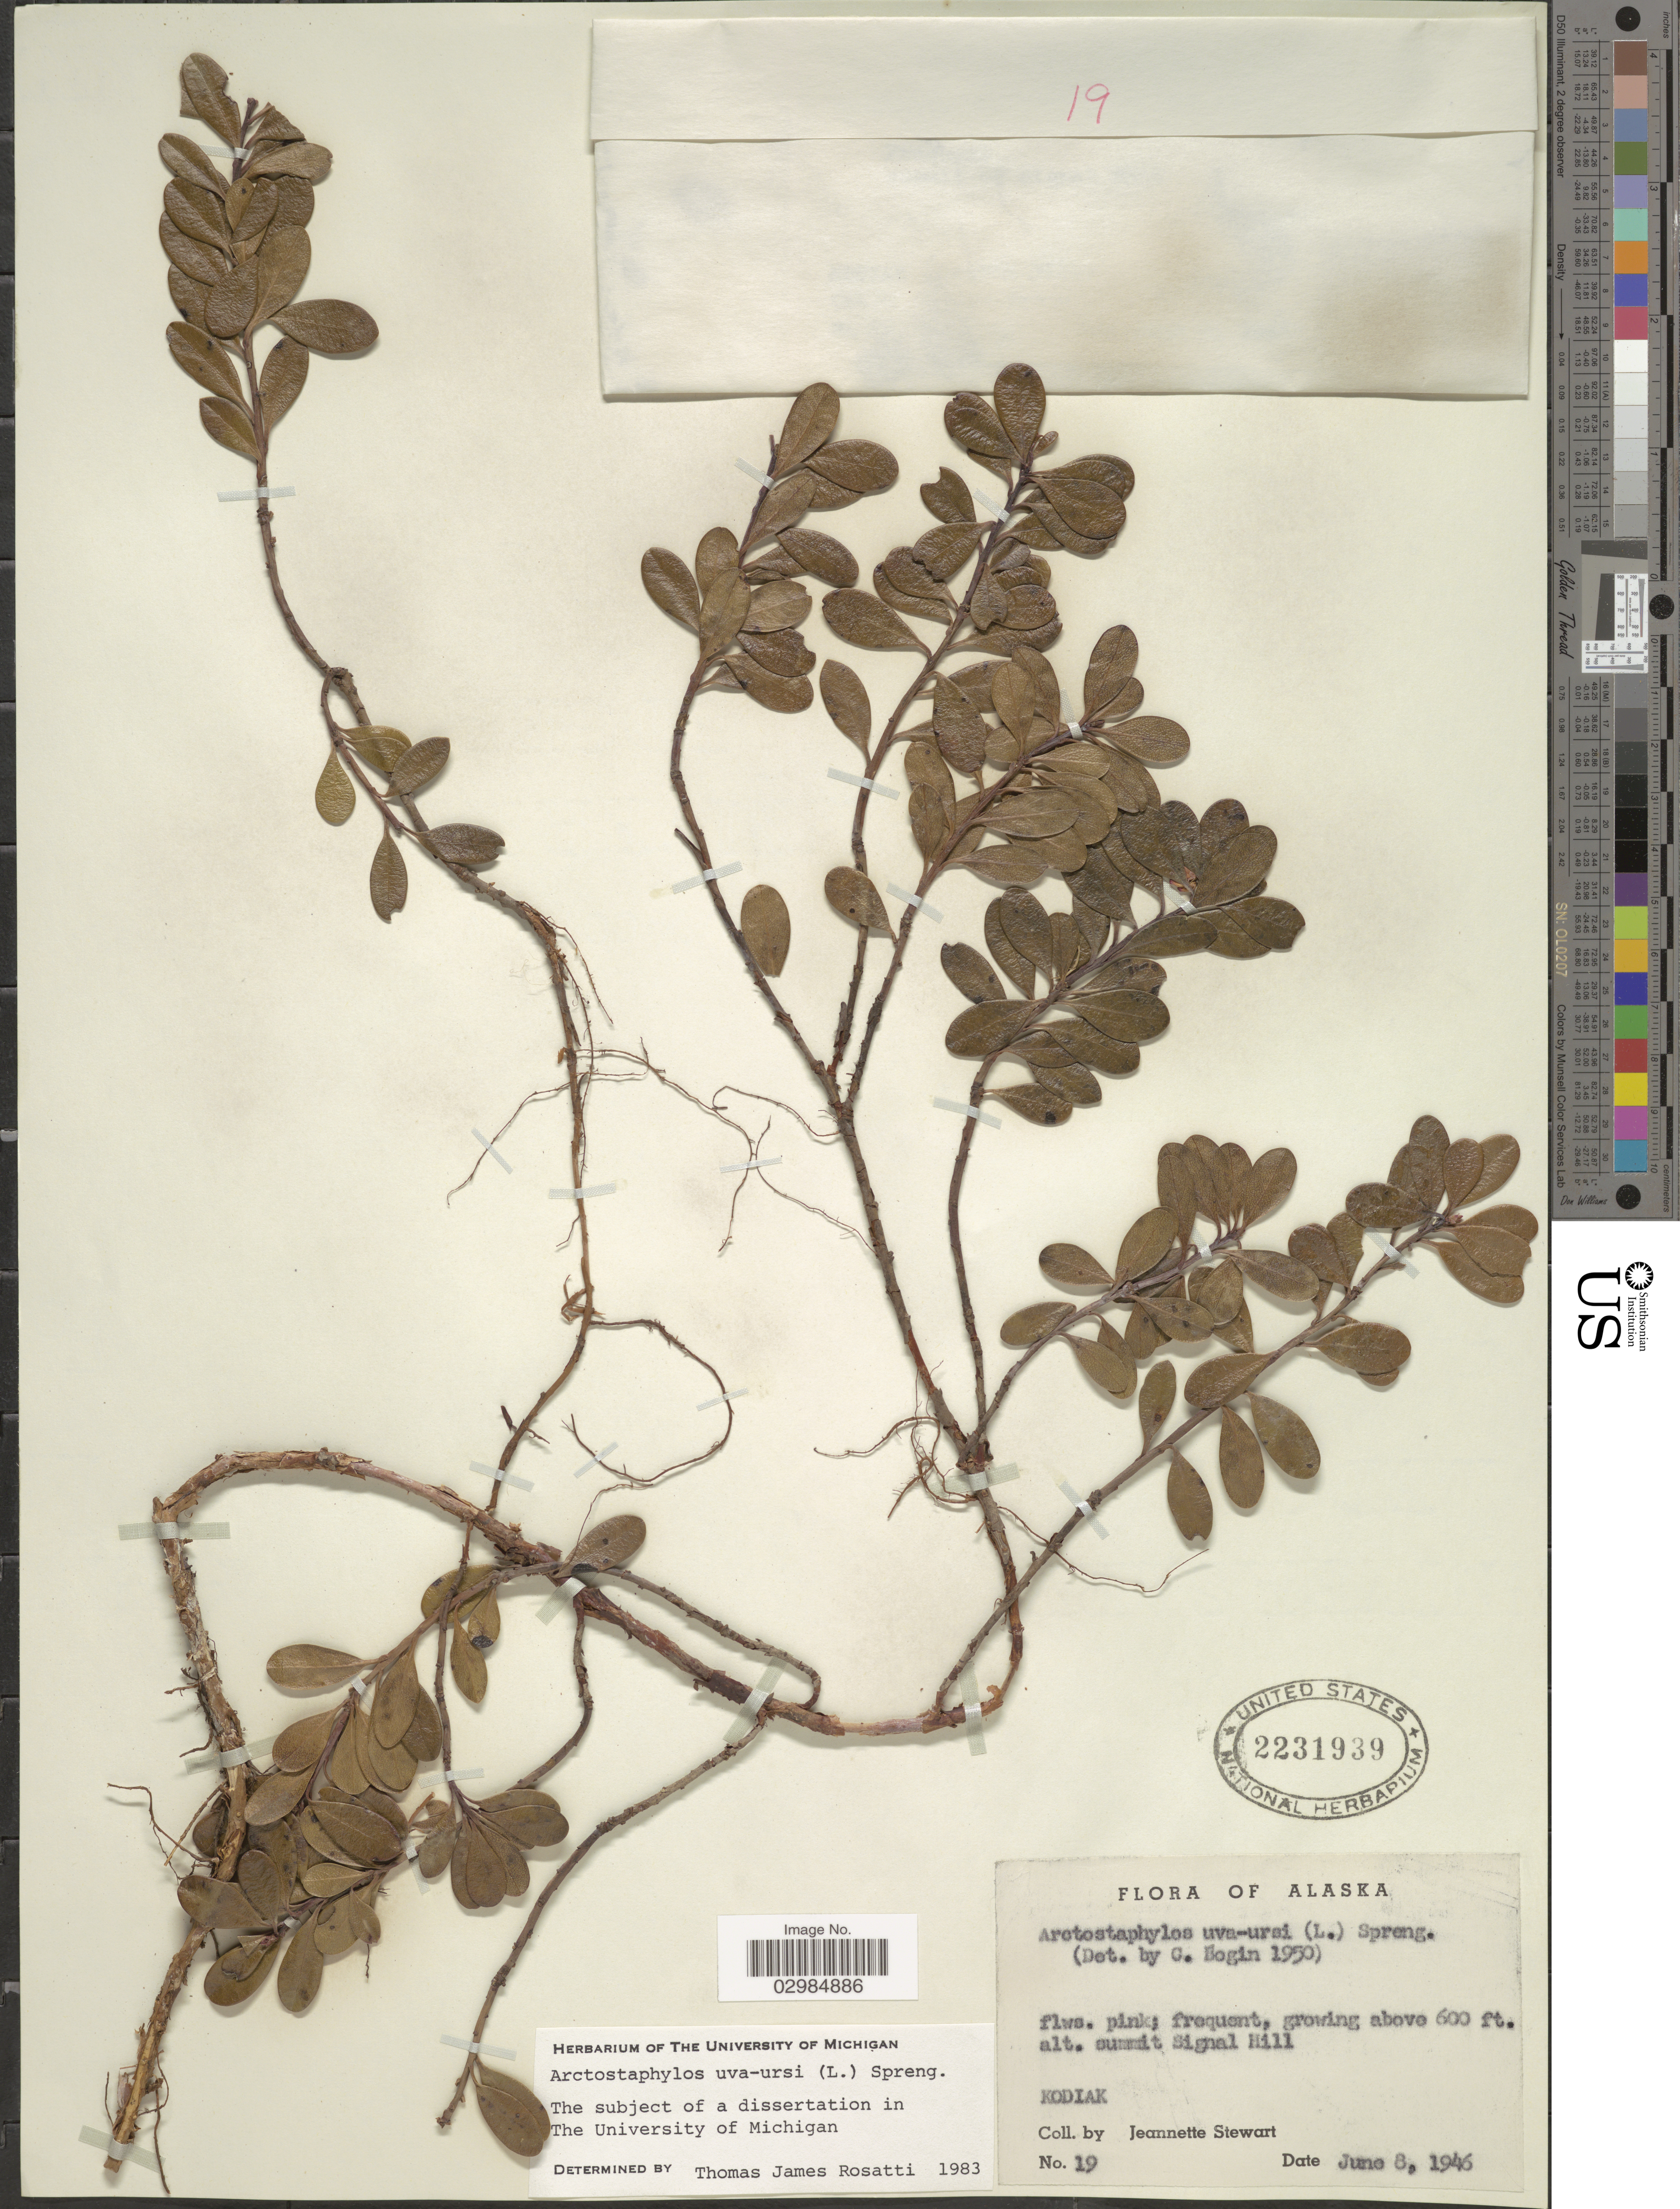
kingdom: Plantae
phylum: Tracheophyta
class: Magnoliopsida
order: Ericales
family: Ericaceae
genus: Arctostaphylos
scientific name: Arctostaphylos uva-ursi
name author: (L.) Spreng.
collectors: J. Stewart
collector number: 19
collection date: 1946-06-08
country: United States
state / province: Alaska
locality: Summit of Signal Hill. Kodiak.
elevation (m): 183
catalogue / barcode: US 2231939